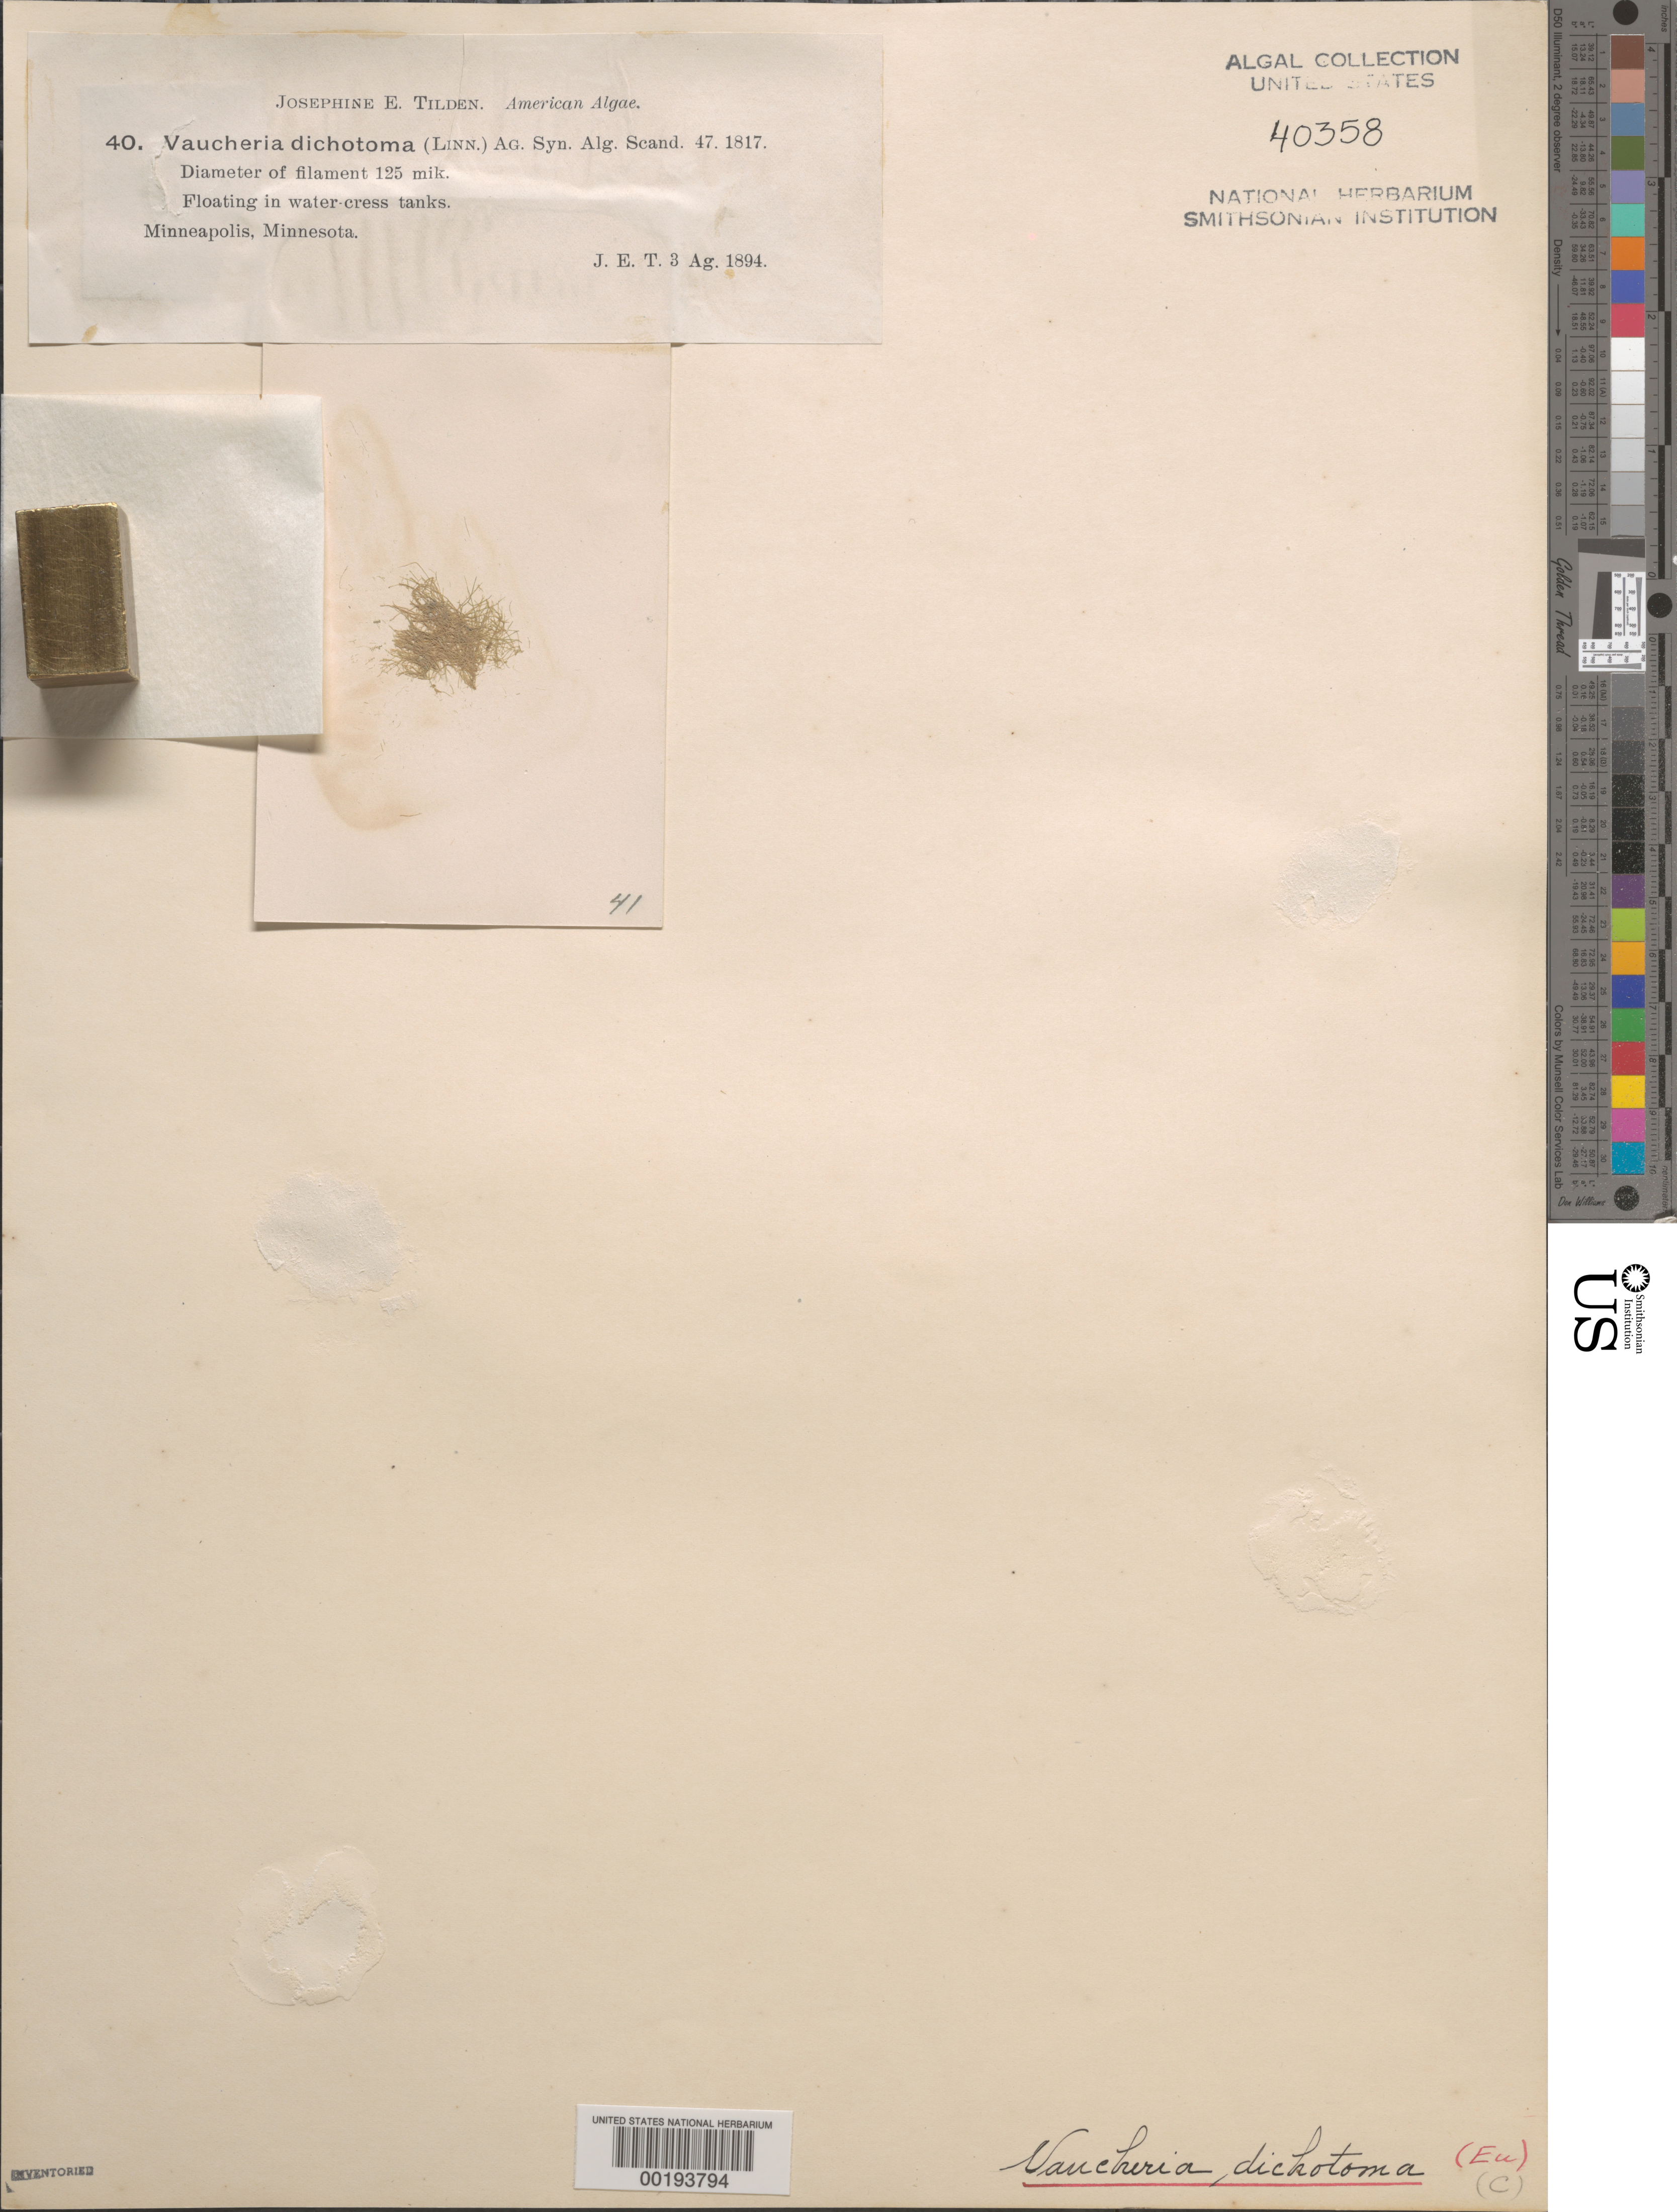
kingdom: Chromista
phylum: Ochrophyta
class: Xanthophyceae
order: Vaucheriales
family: Vaucheriaceae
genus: Vaucheria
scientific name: Vaucheria dichotoma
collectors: J. E. Tilden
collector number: JET 40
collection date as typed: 03 Aug 1894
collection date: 1894-08-03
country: United States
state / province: Minnesota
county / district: Hennepin County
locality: Minneapolis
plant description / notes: Tilden, American Algae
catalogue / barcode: US 40358